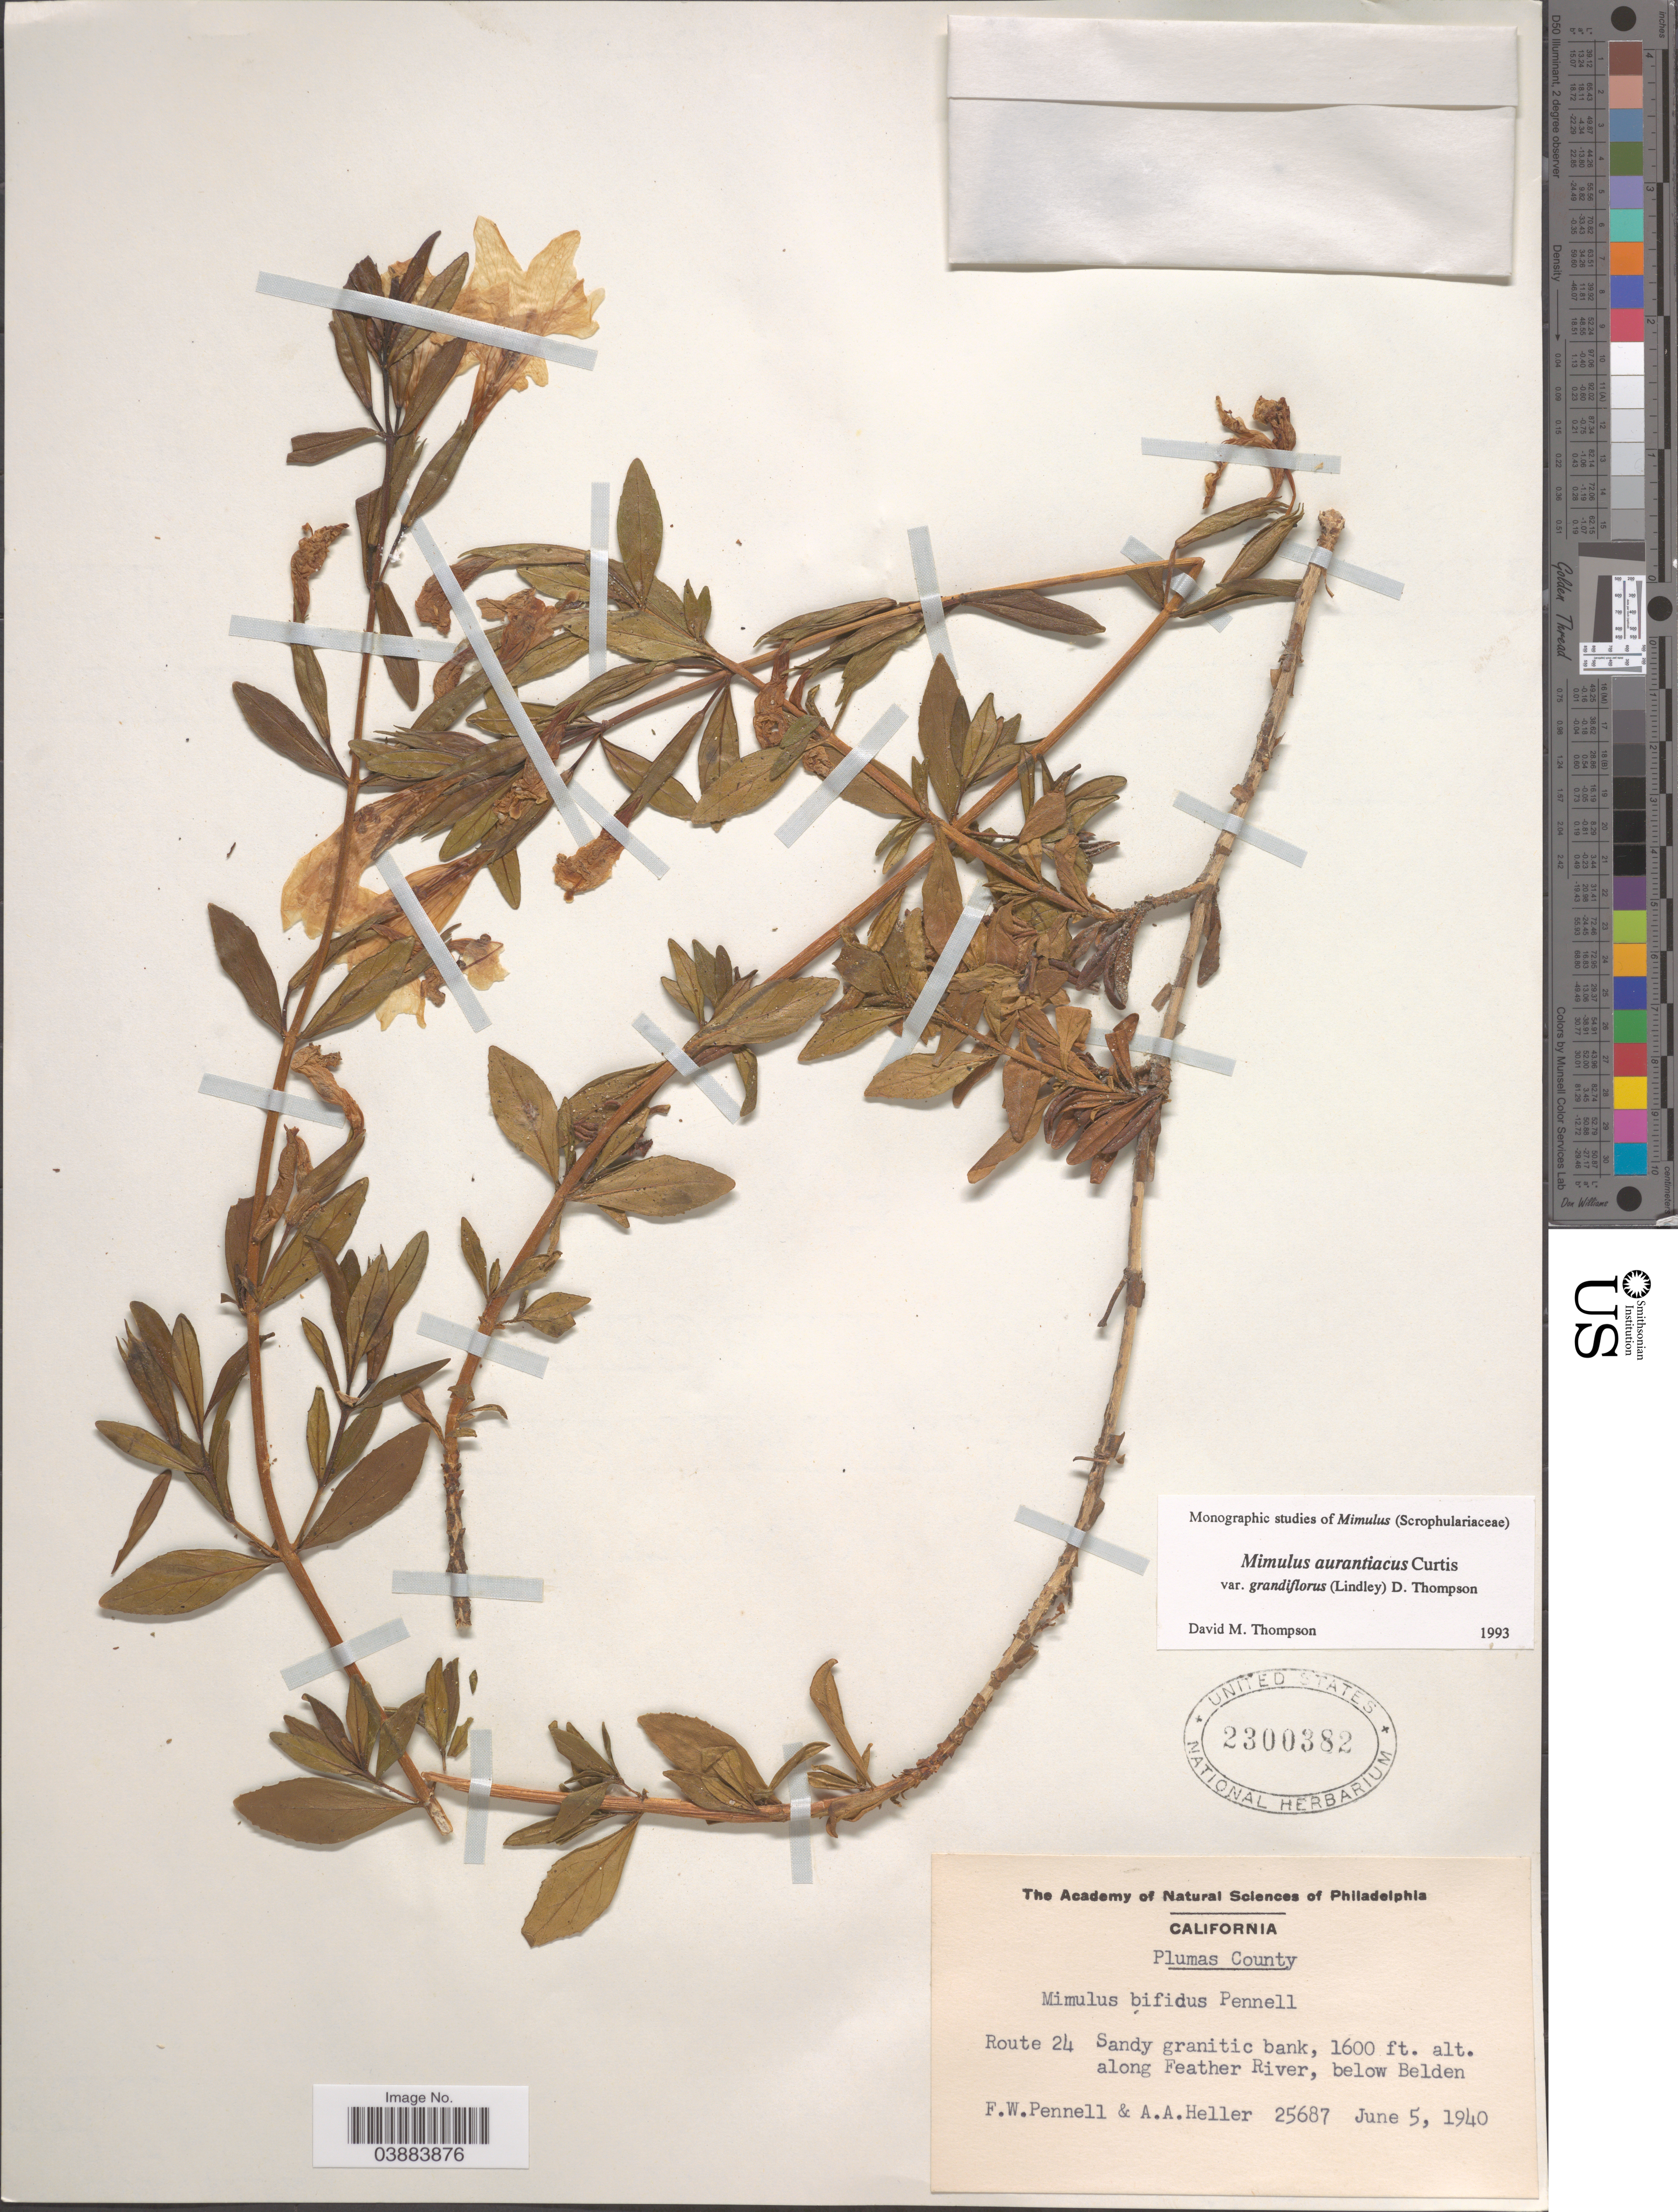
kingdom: Plantae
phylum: Tracheophyta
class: Magnoliopsida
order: Lamiales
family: Phrymaceae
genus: Diplacus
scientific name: Diplacus aurantiacus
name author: (Curtis) Jeps.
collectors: F. W. Pennell & A. A. Heller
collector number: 25687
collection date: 1940-06-05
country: United States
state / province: California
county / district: Plumas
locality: Plumas County. Route 24. Sandy granitic bank. Along Feather River, below Belden.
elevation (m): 488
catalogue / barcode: US 2300382